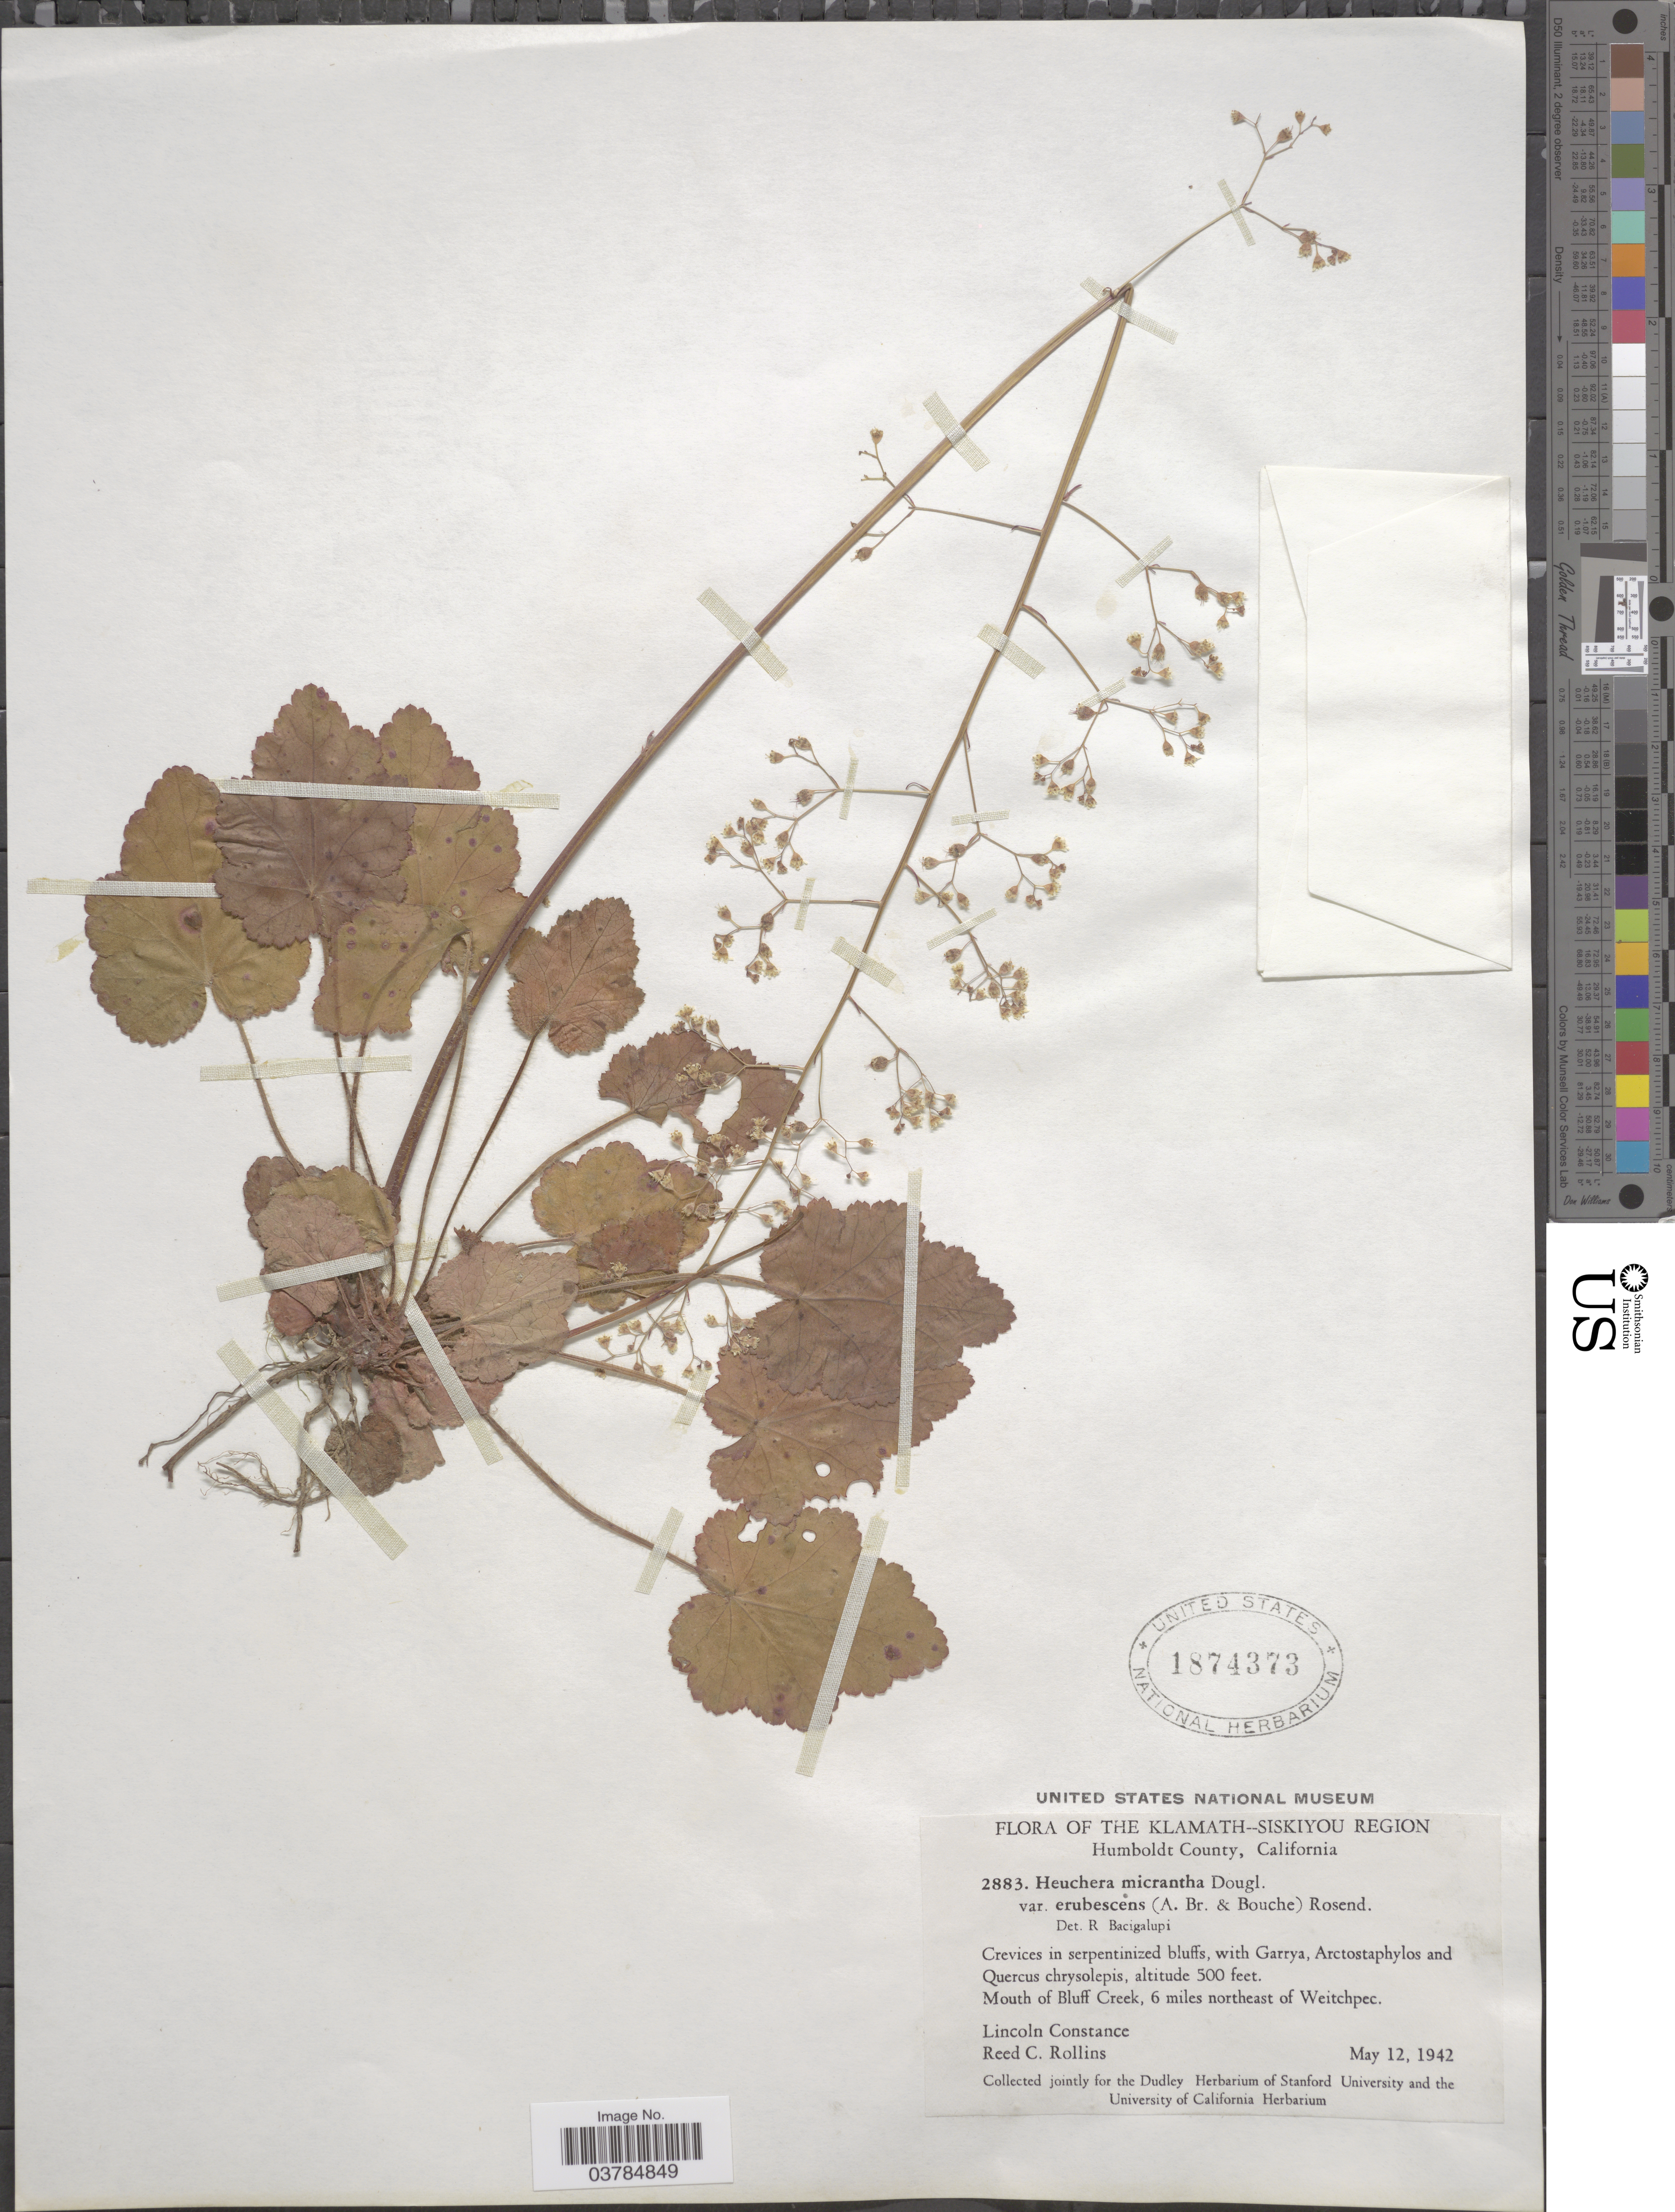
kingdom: Plantae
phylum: Tracheophyta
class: Magnoliopsida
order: Saxifragales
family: Saxifragaceae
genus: Heuchera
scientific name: Heuchera micrantha var. erubescens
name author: (A. Braun & C.D. Bouché) Rosend.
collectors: L. Constance & R. C. Rollins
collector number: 2883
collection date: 1942-05-12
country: United States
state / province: California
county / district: Humboldt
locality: The Klamath-Siskiyou Region. Humboldt County. Mouth of Bluff Creek, 6 miles northeast of Weitchpec.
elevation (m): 152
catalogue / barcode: US 1874373